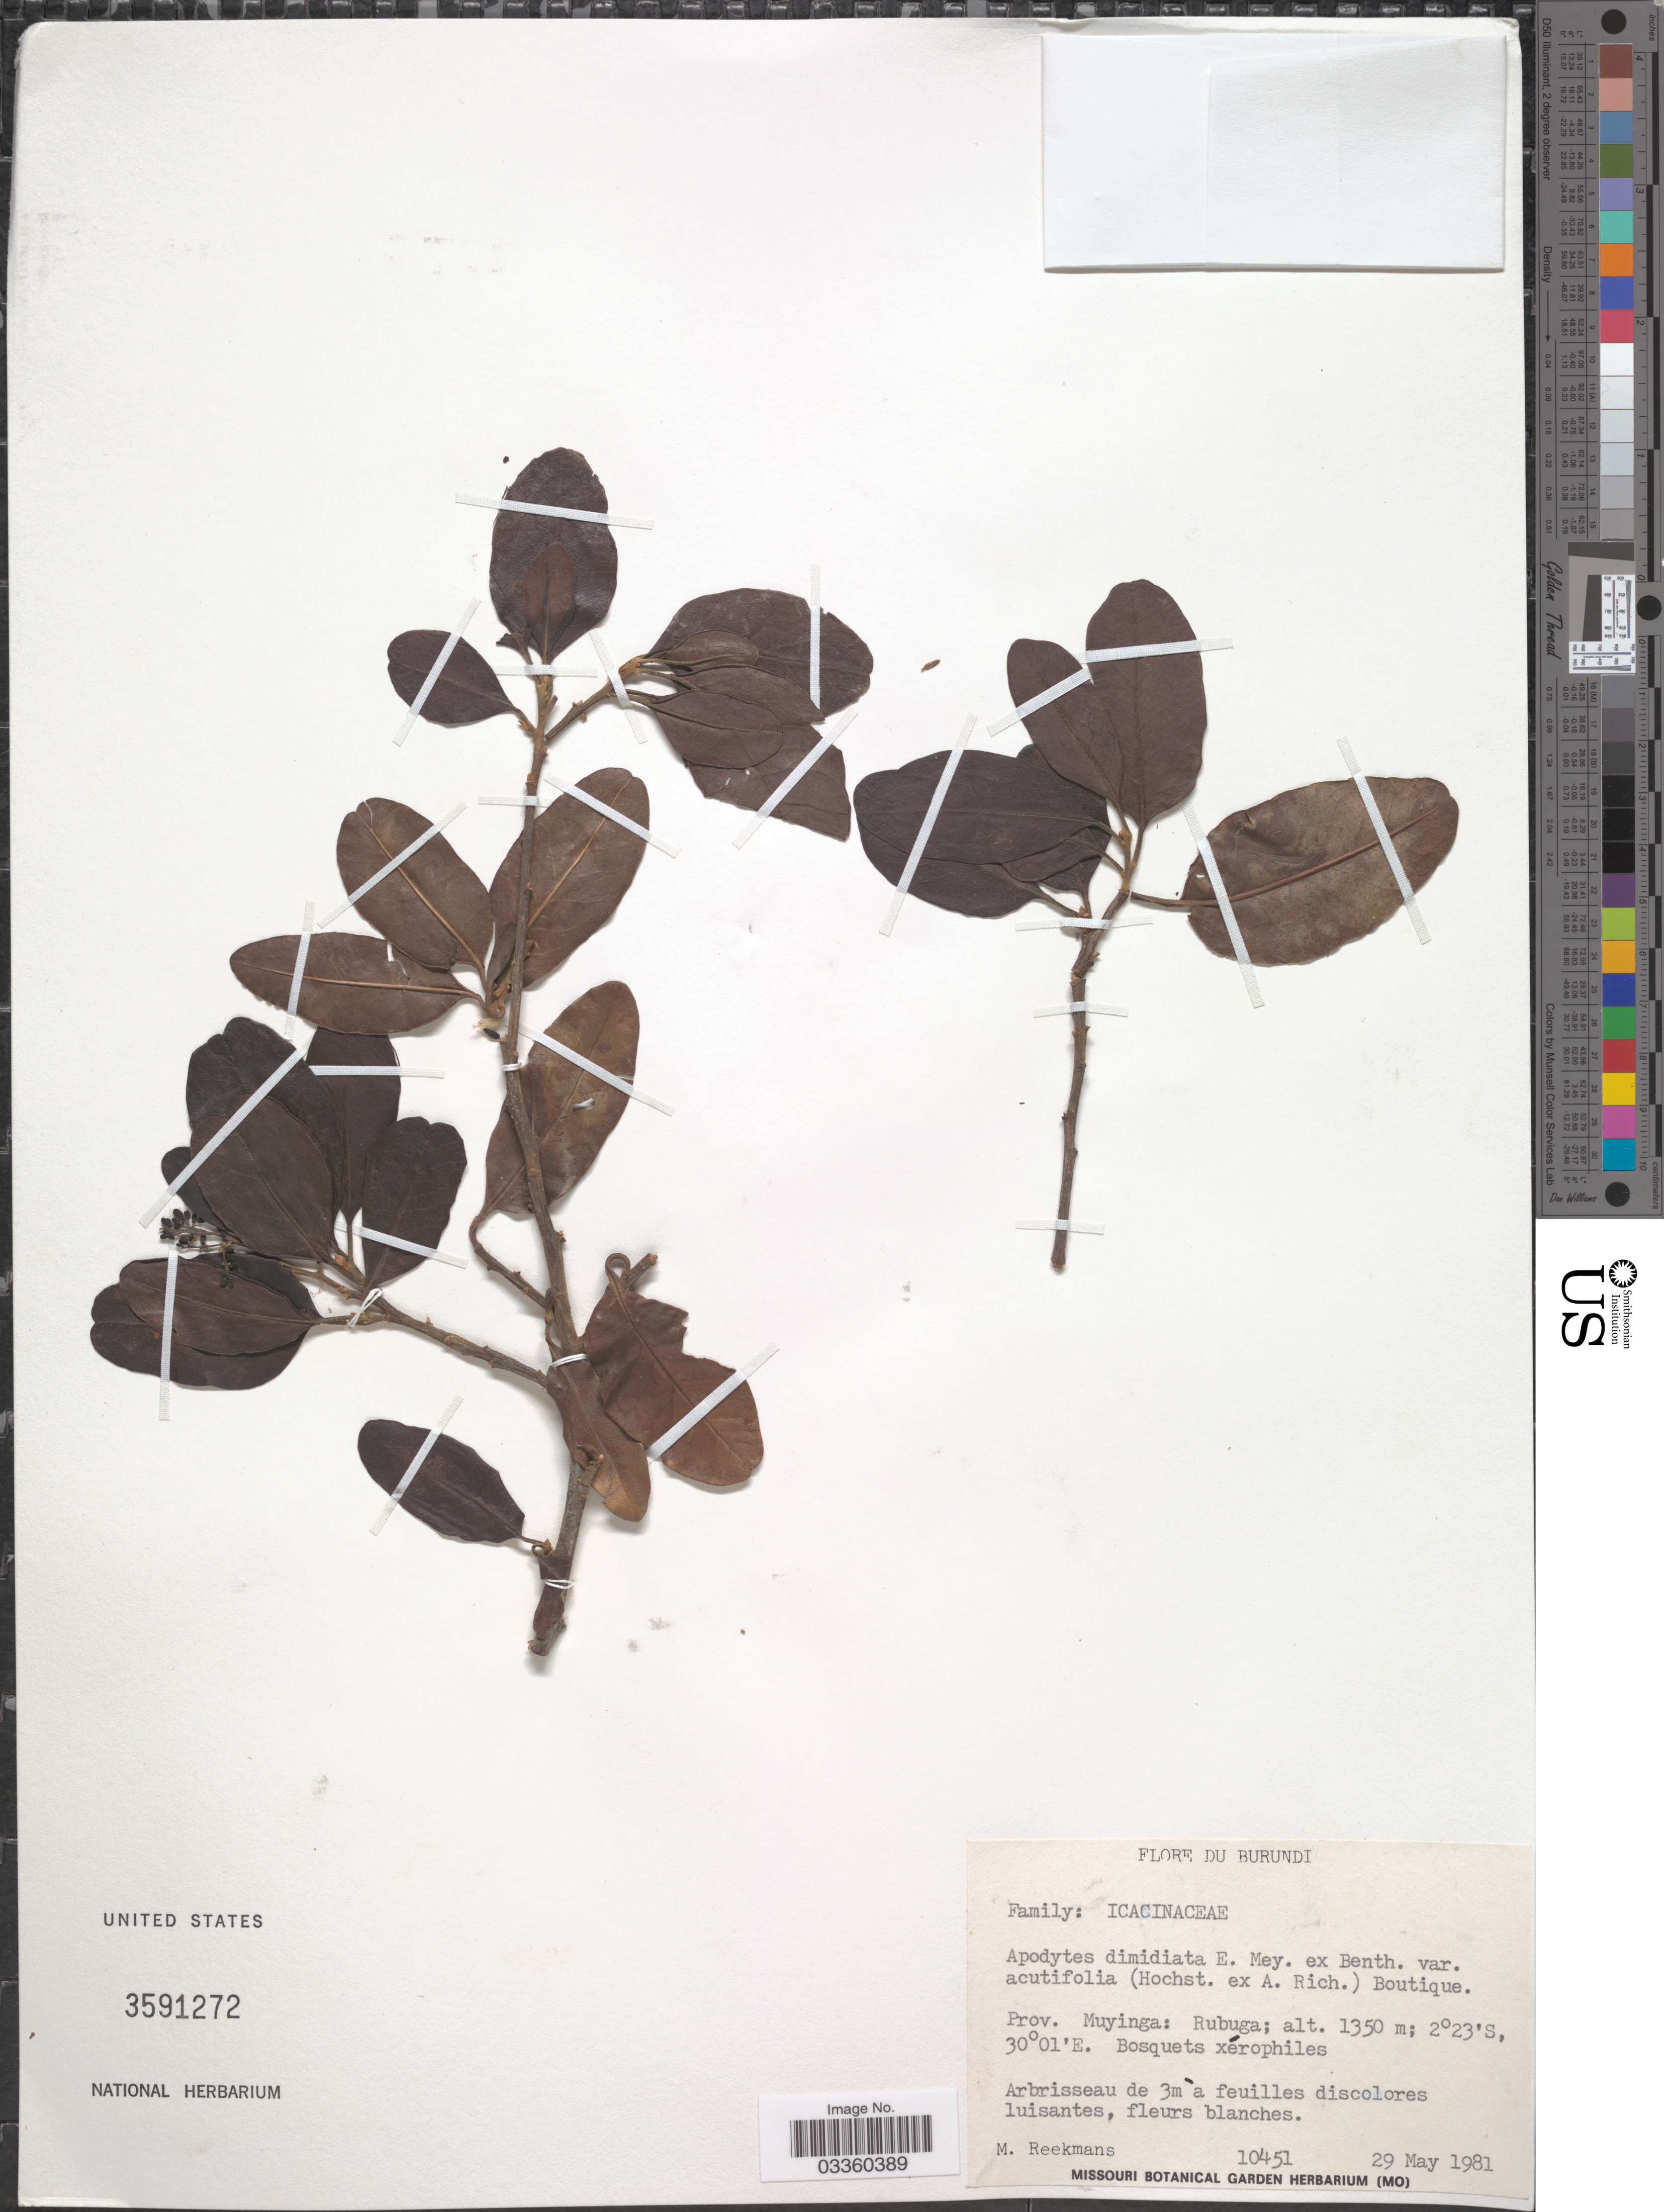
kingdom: Plantae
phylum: Tracheophyta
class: Magnoliopsida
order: Metteniusales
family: Metteniusaceae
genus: Apodytes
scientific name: Apodytes dimidiata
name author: E. Mey. ex Arn.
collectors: M. Reekmans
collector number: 10451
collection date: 1981-05-29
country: Burundi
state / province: Muyinga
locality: Rubuga.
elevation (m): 1350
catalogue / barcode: US 3591272